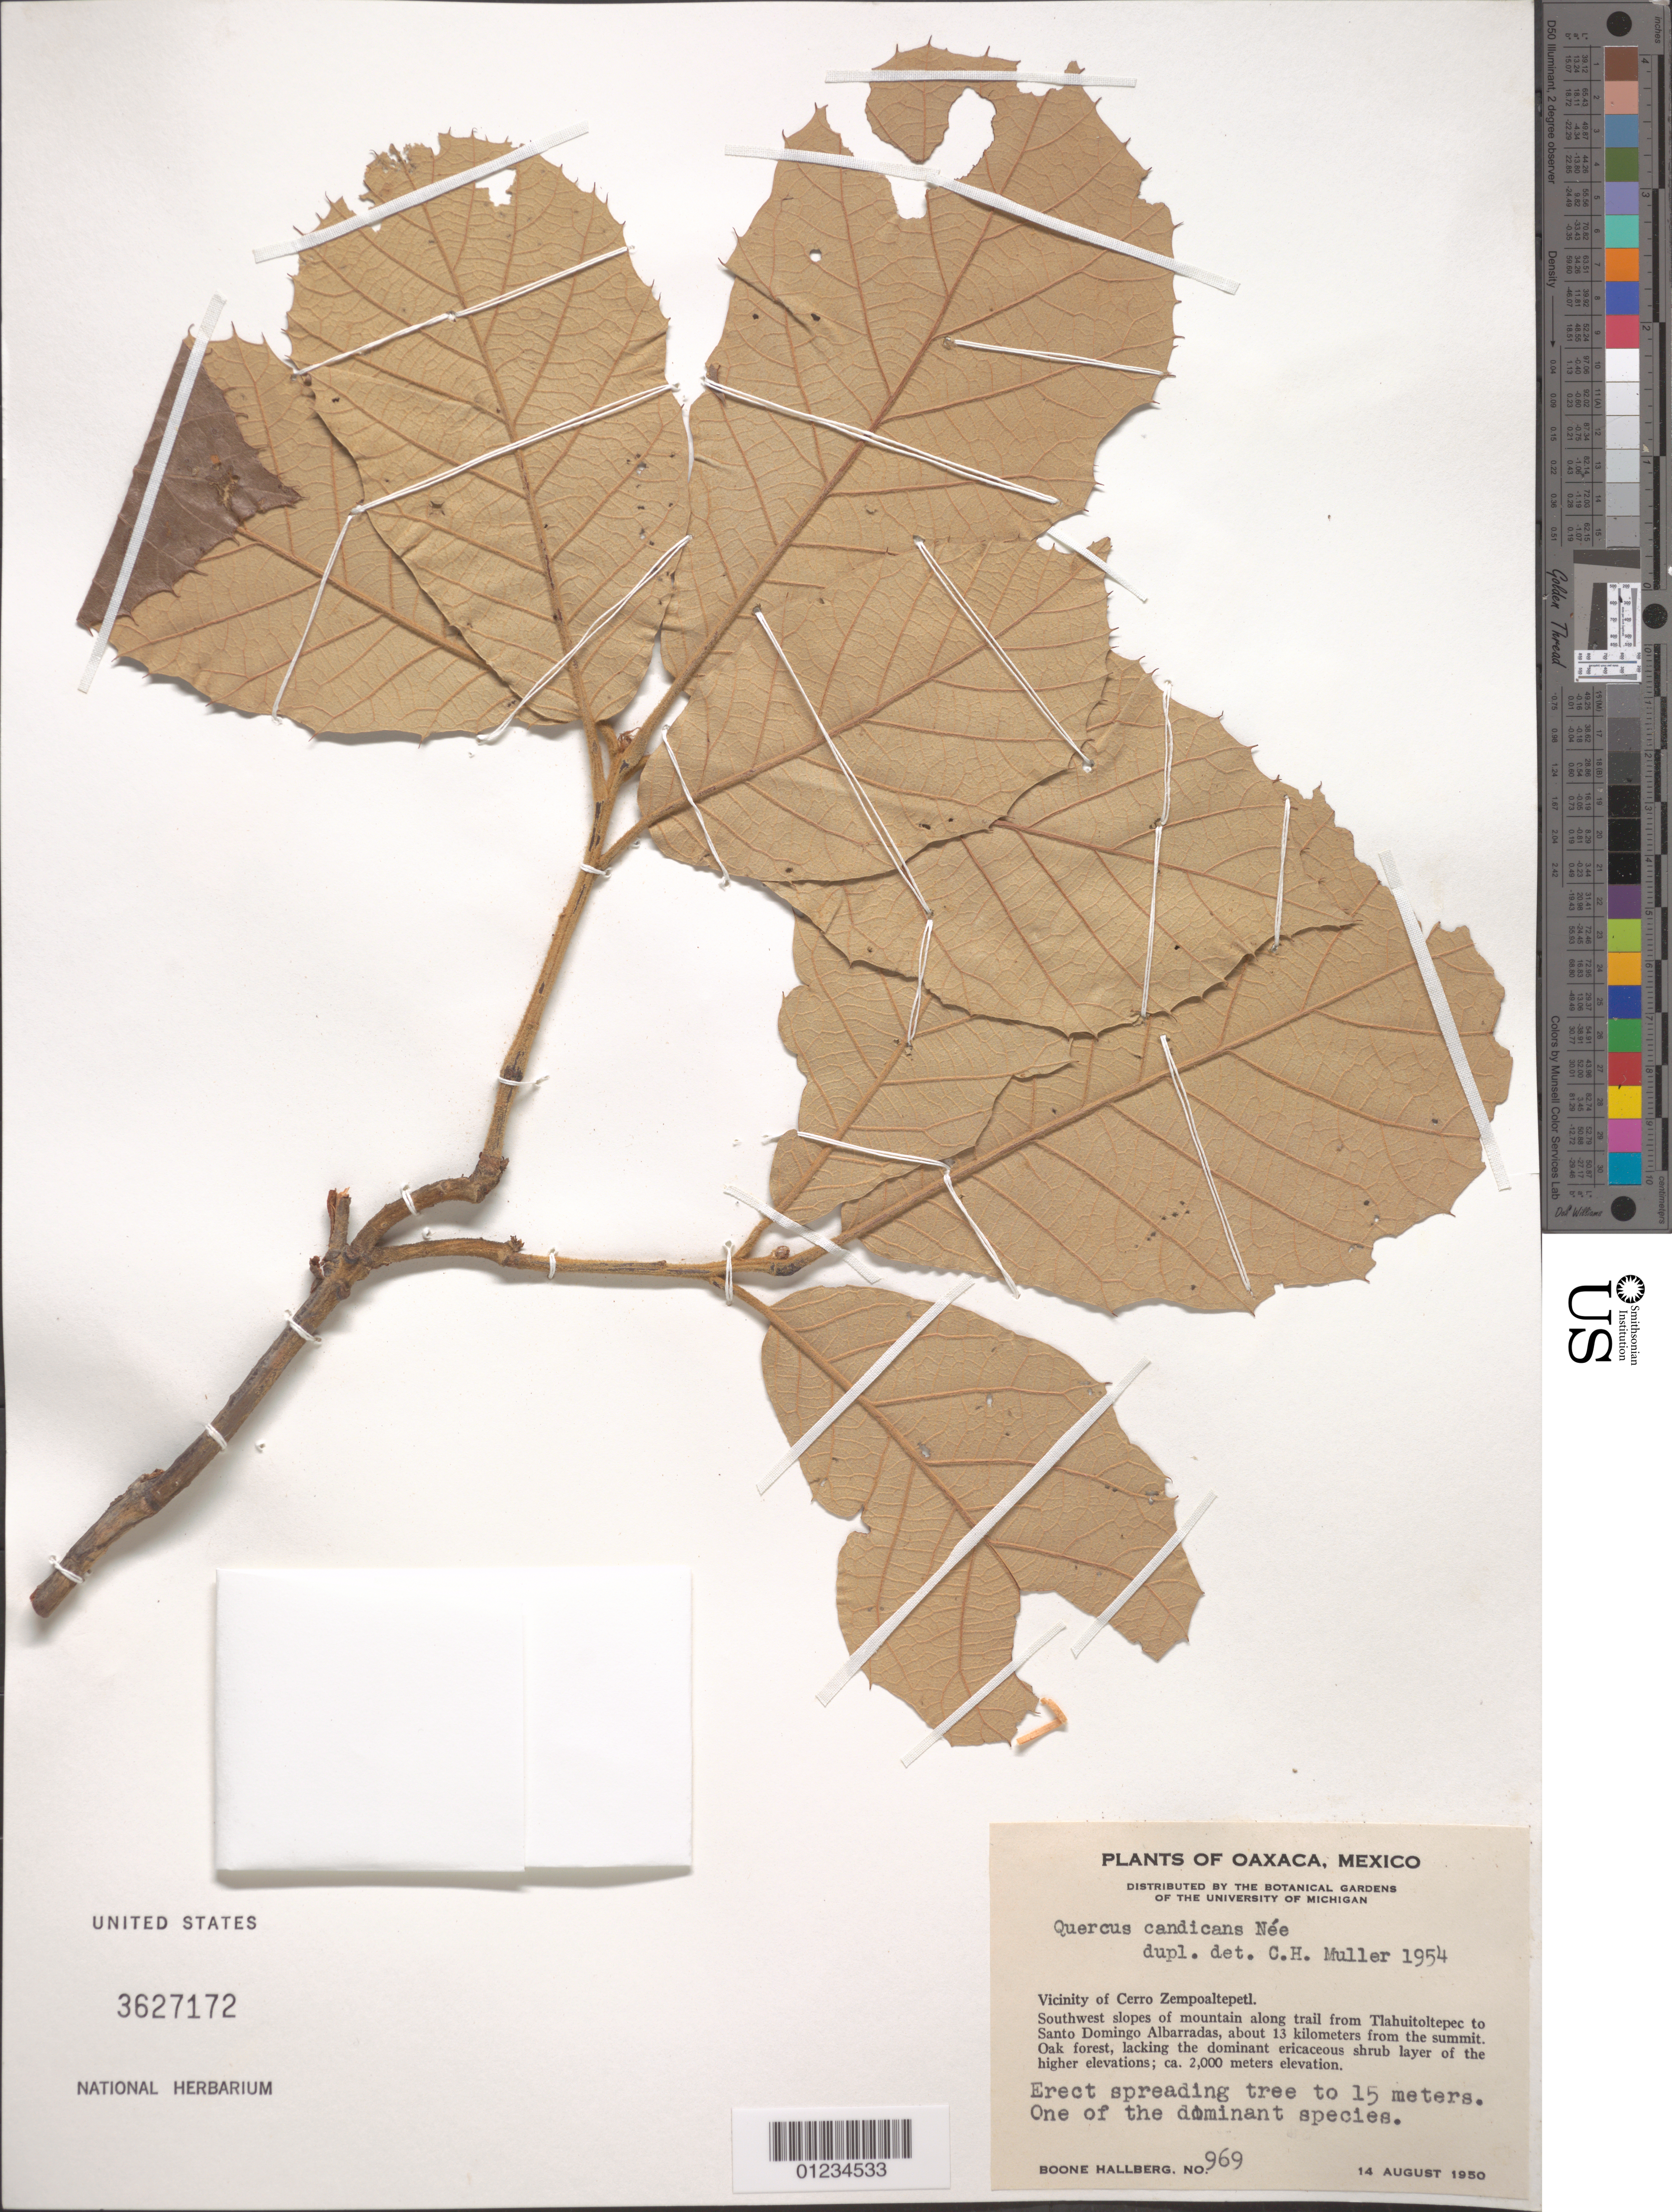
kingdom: Plantae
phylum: Tracheophyta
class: Magnoliopsida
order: Fagales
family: Fagaceae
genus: Quercus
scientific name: Quercus candicans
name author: Née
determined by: Muller, C. H.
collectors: B. Hallberg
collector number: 969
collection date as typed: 14 Aug 1950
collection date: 1950-08-14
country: Mexico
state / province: Oaxaca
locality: Vicinity of Cerro Zempoaltepetl, SW slopes of mountain from Tlahuitoltepec to Santo Domingo Albarradas ca. 13 km from summit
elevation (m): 2000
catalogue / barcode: US 3627172